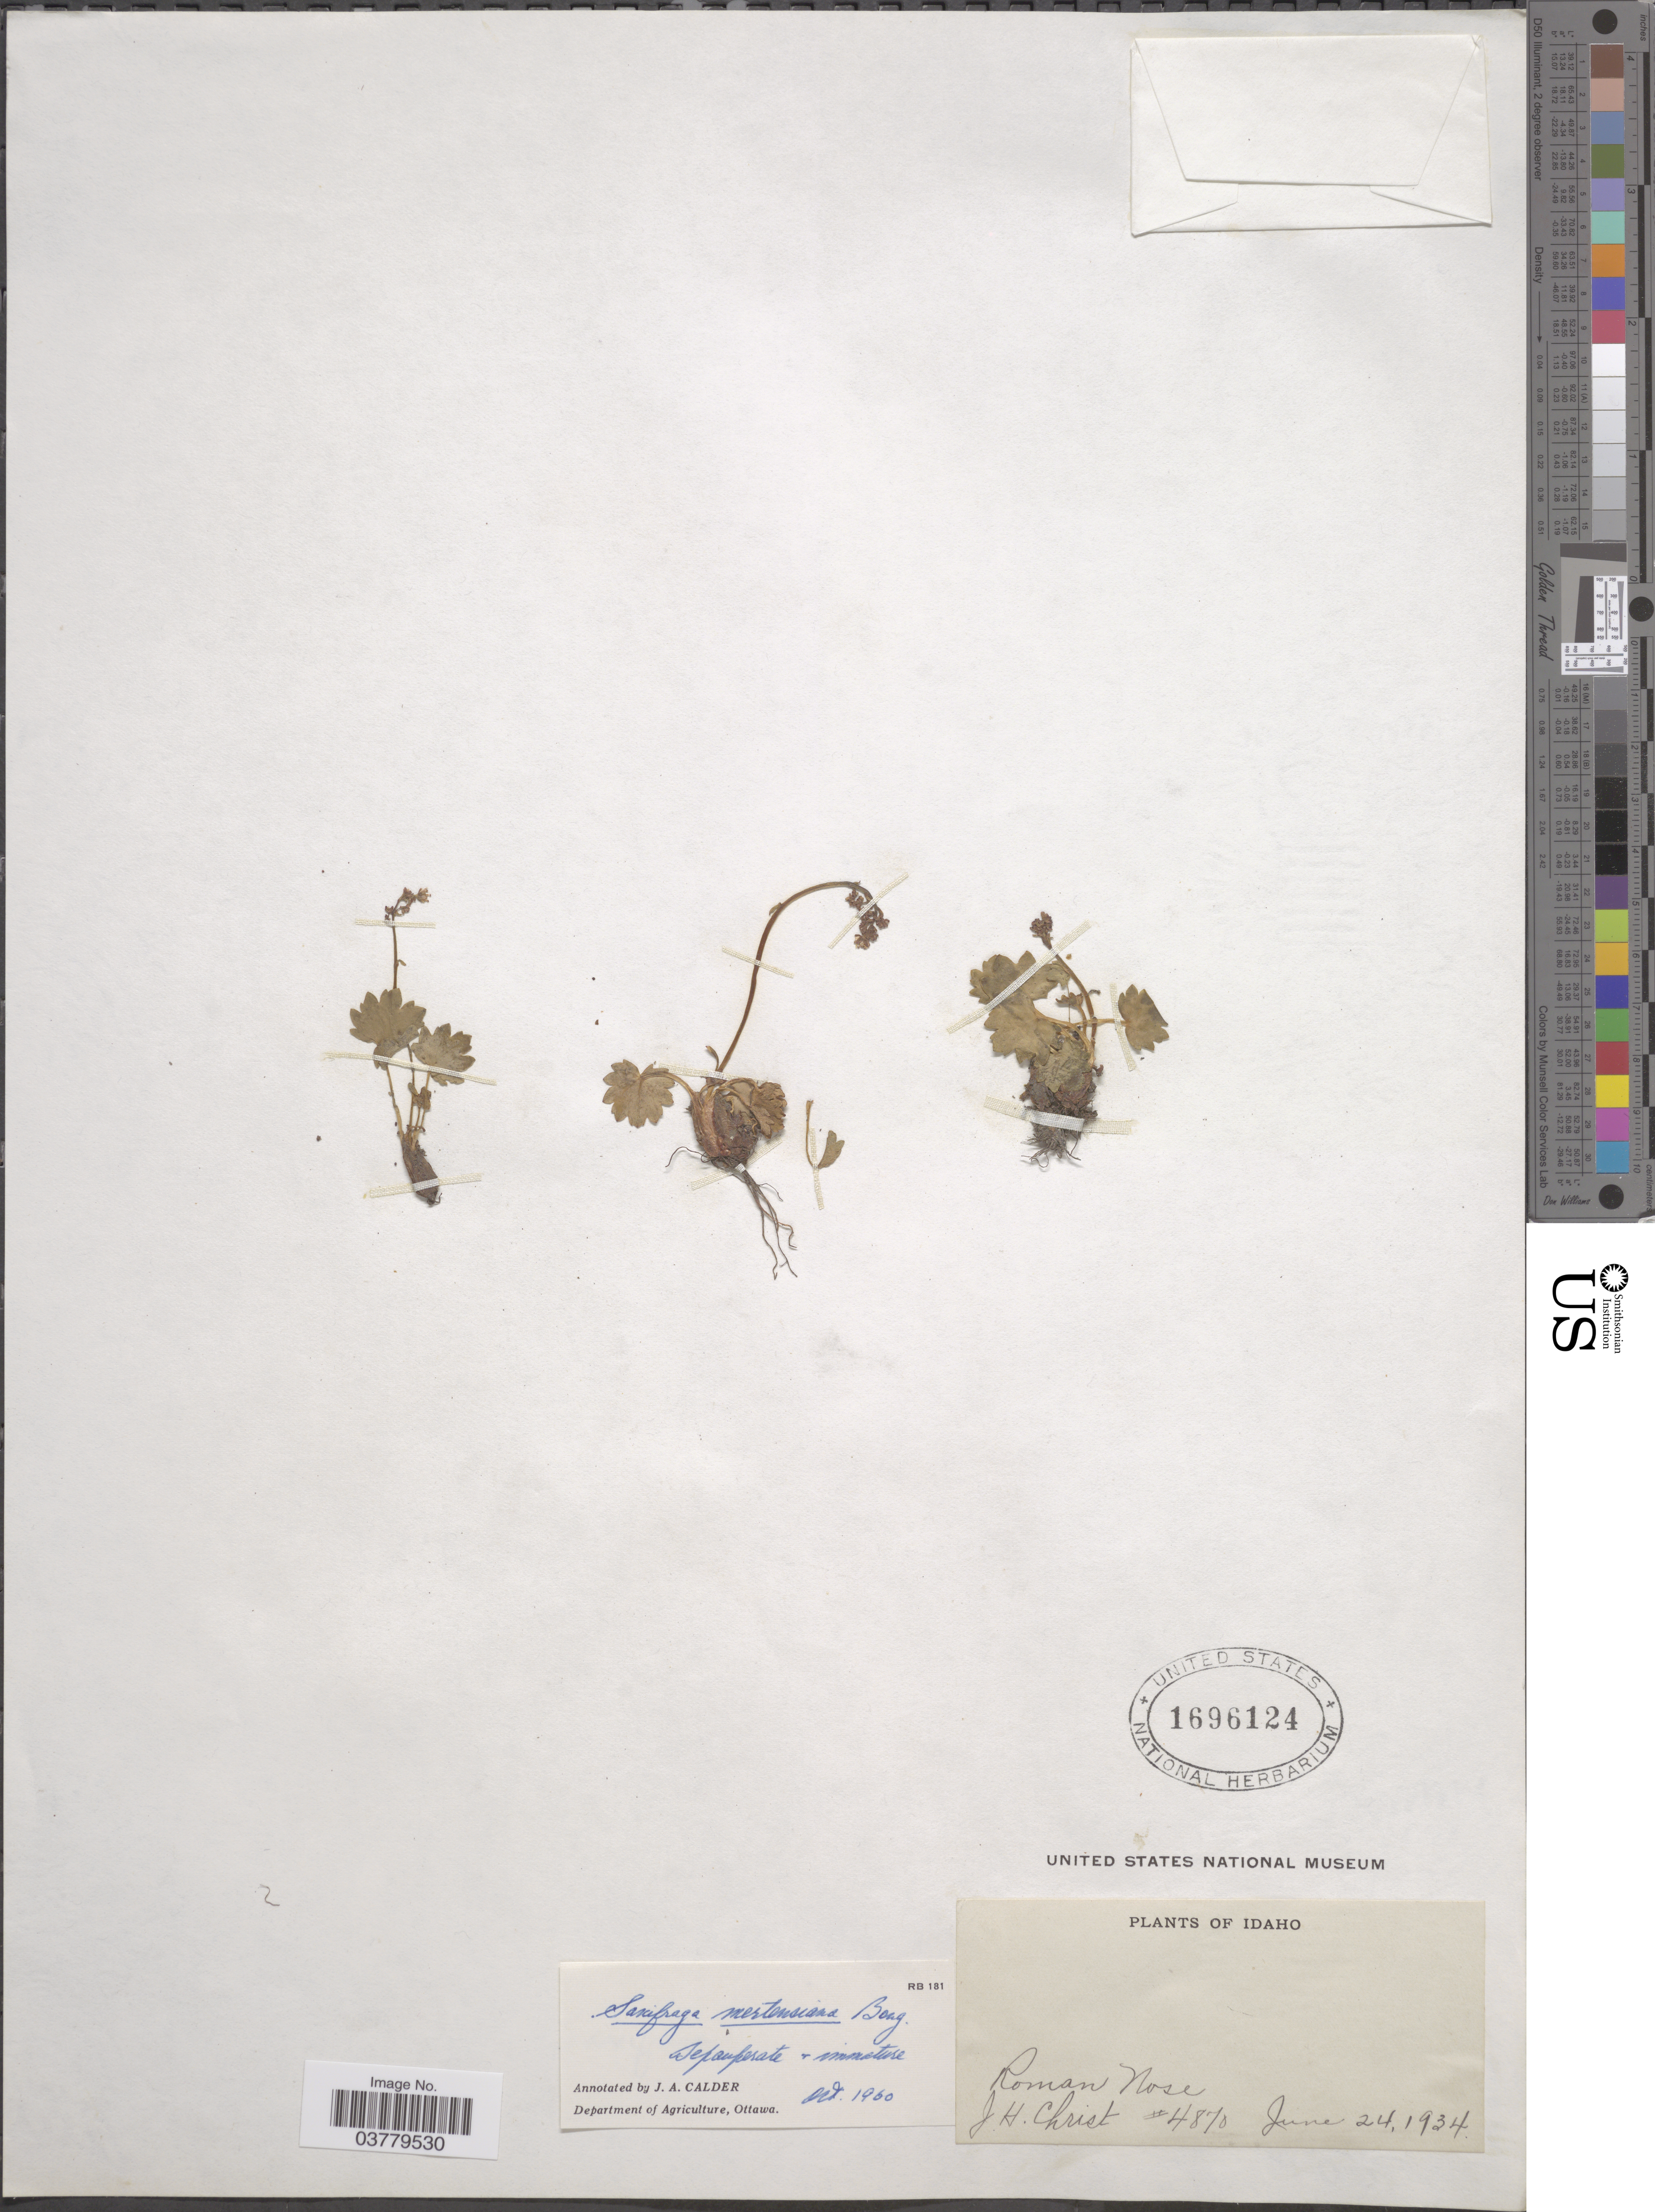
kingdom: Plantae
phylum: Tracheophyta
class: Magnoliopsida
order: Saxifragales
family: Saxifragaceae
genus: Saxifraga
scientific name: Saxifraga mertensiana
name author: Bong.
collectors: J. H. Christ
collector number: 4870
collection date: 1934-06-24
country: United States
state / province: Idaho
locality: Roman Nose.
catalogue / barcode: US 1696124